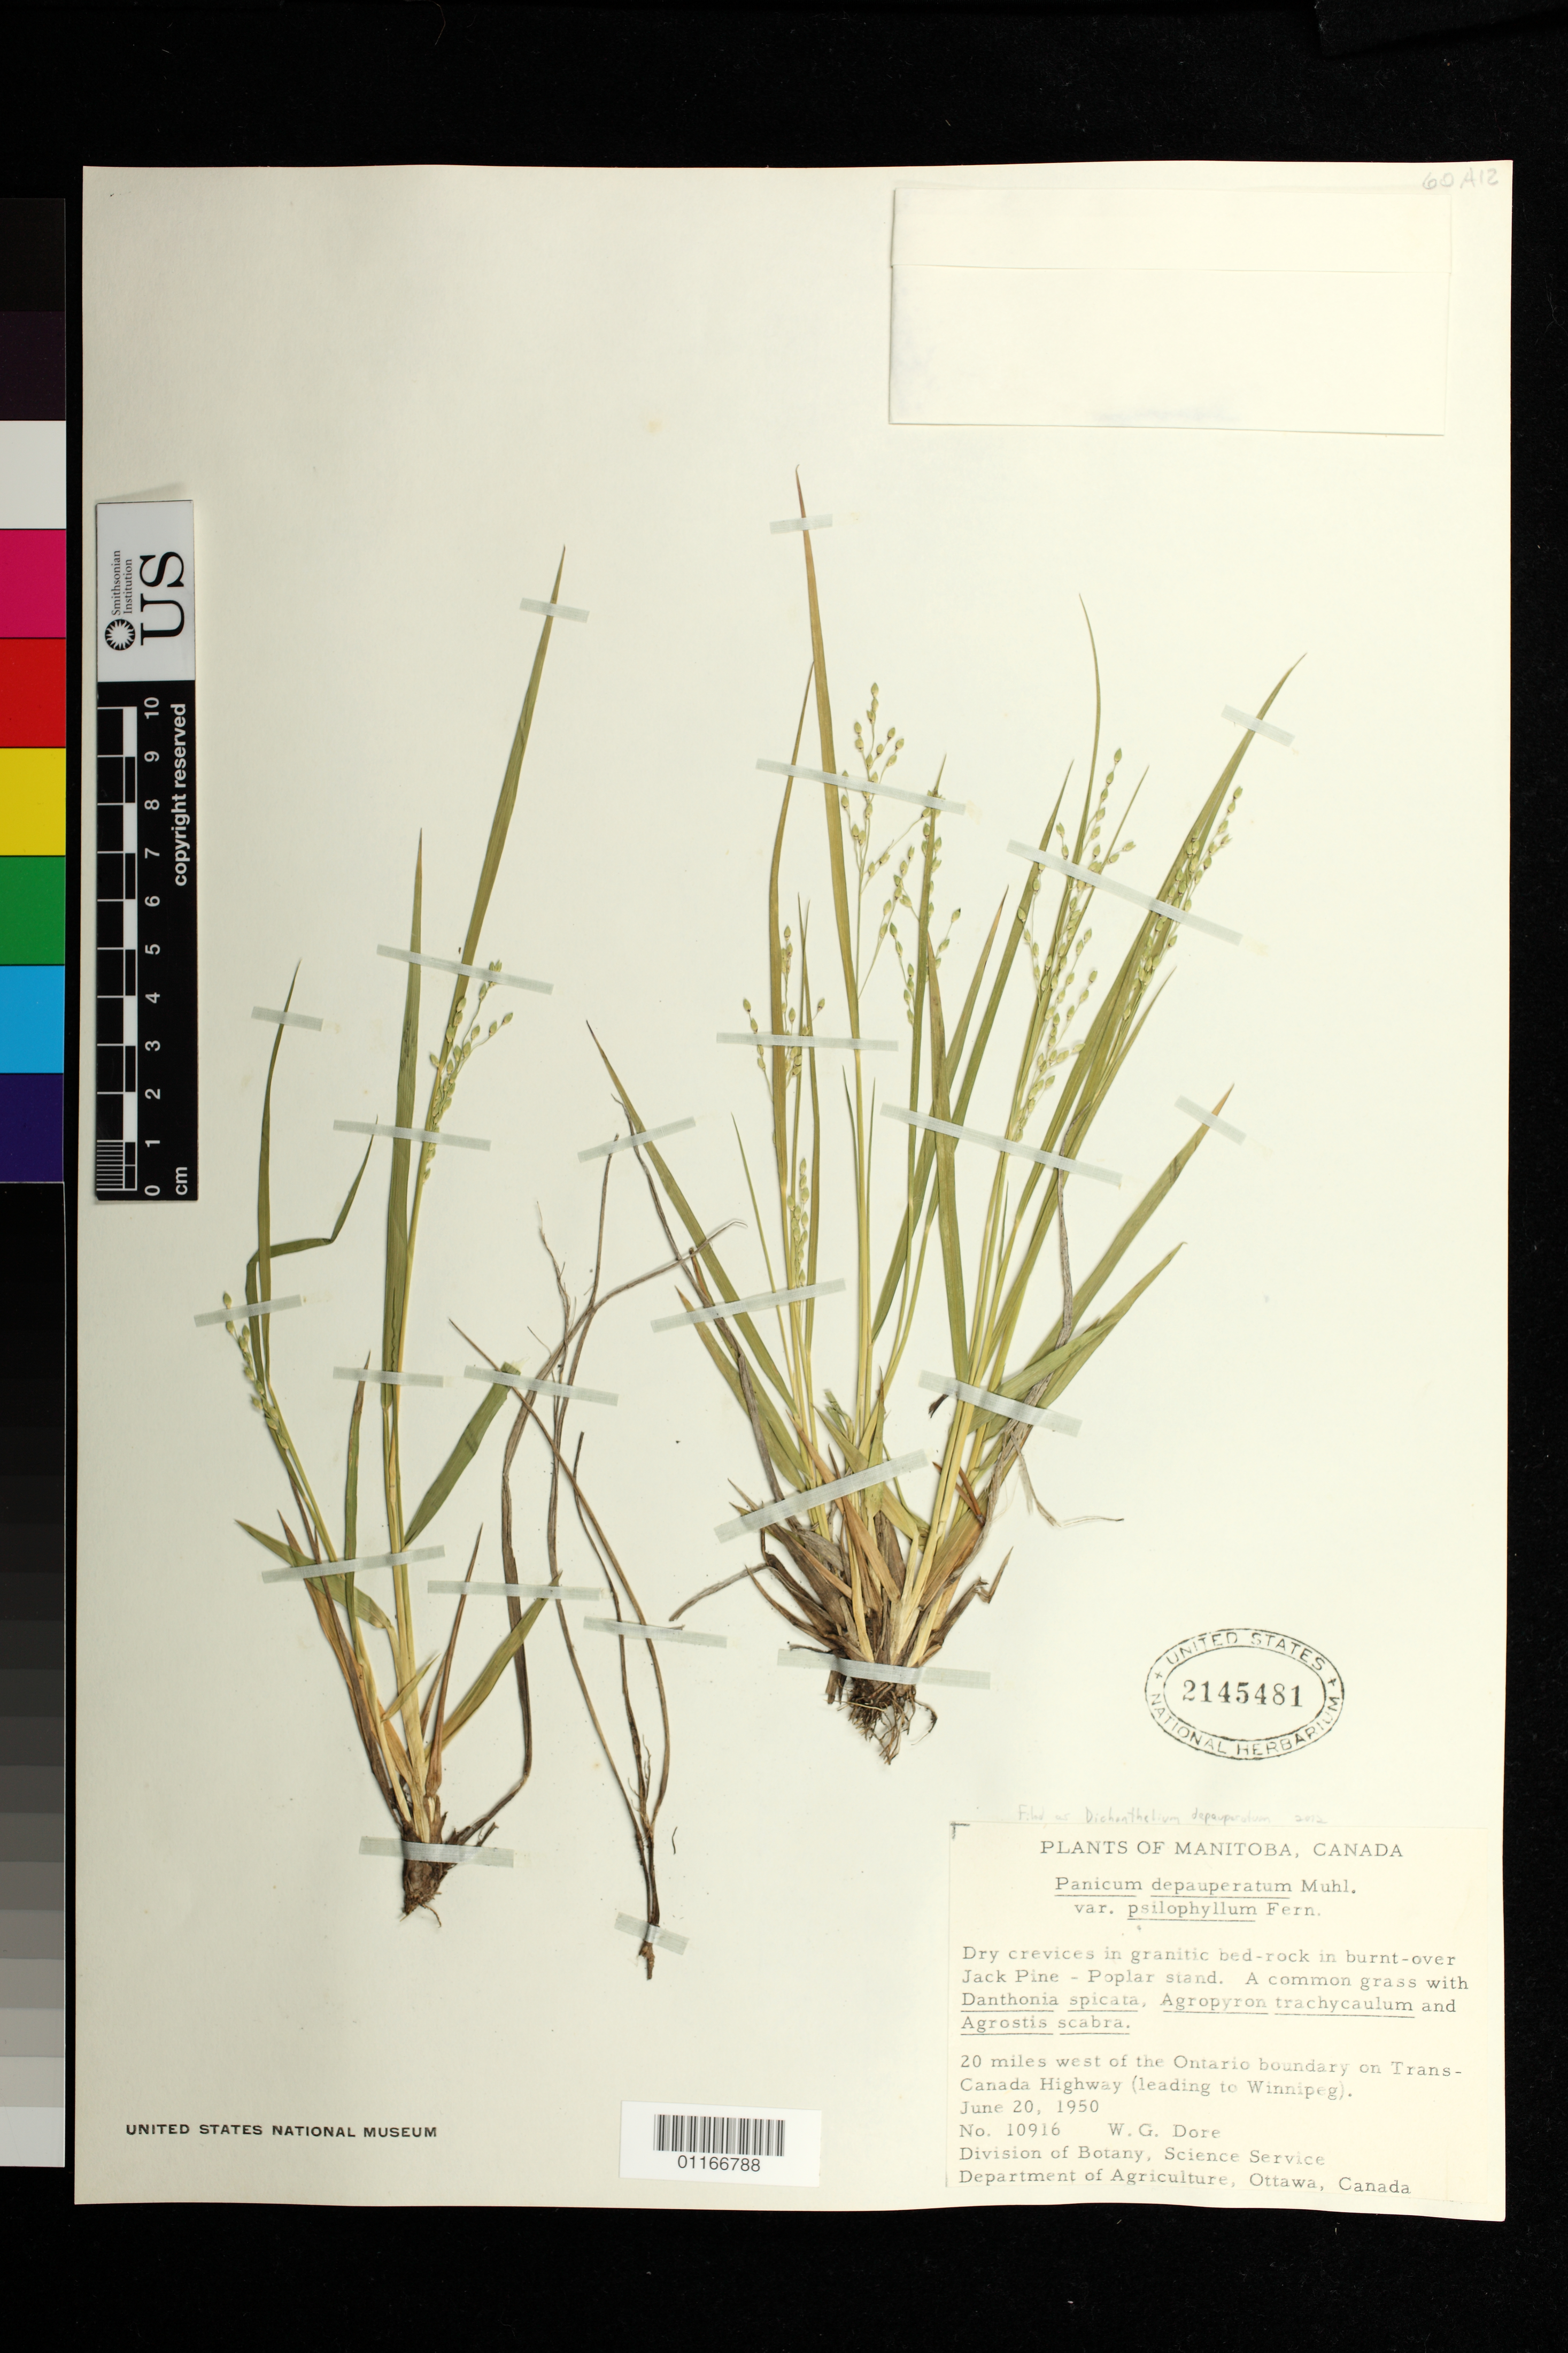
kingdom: Plantae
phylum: Tracheophyta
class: Liliopsida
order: Poales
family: Poaceae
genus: Dichanthelium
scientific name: Dichanthelium depauperatum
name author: (Muhl.) Gould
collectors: W. Dore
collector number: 10916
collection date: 1950-06-20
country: Canada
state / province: Manitoba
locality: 20 miles west of the Ontario Boundary on Trans-Canada Highway (leading to Winnipeg)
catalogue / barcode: US 2145481